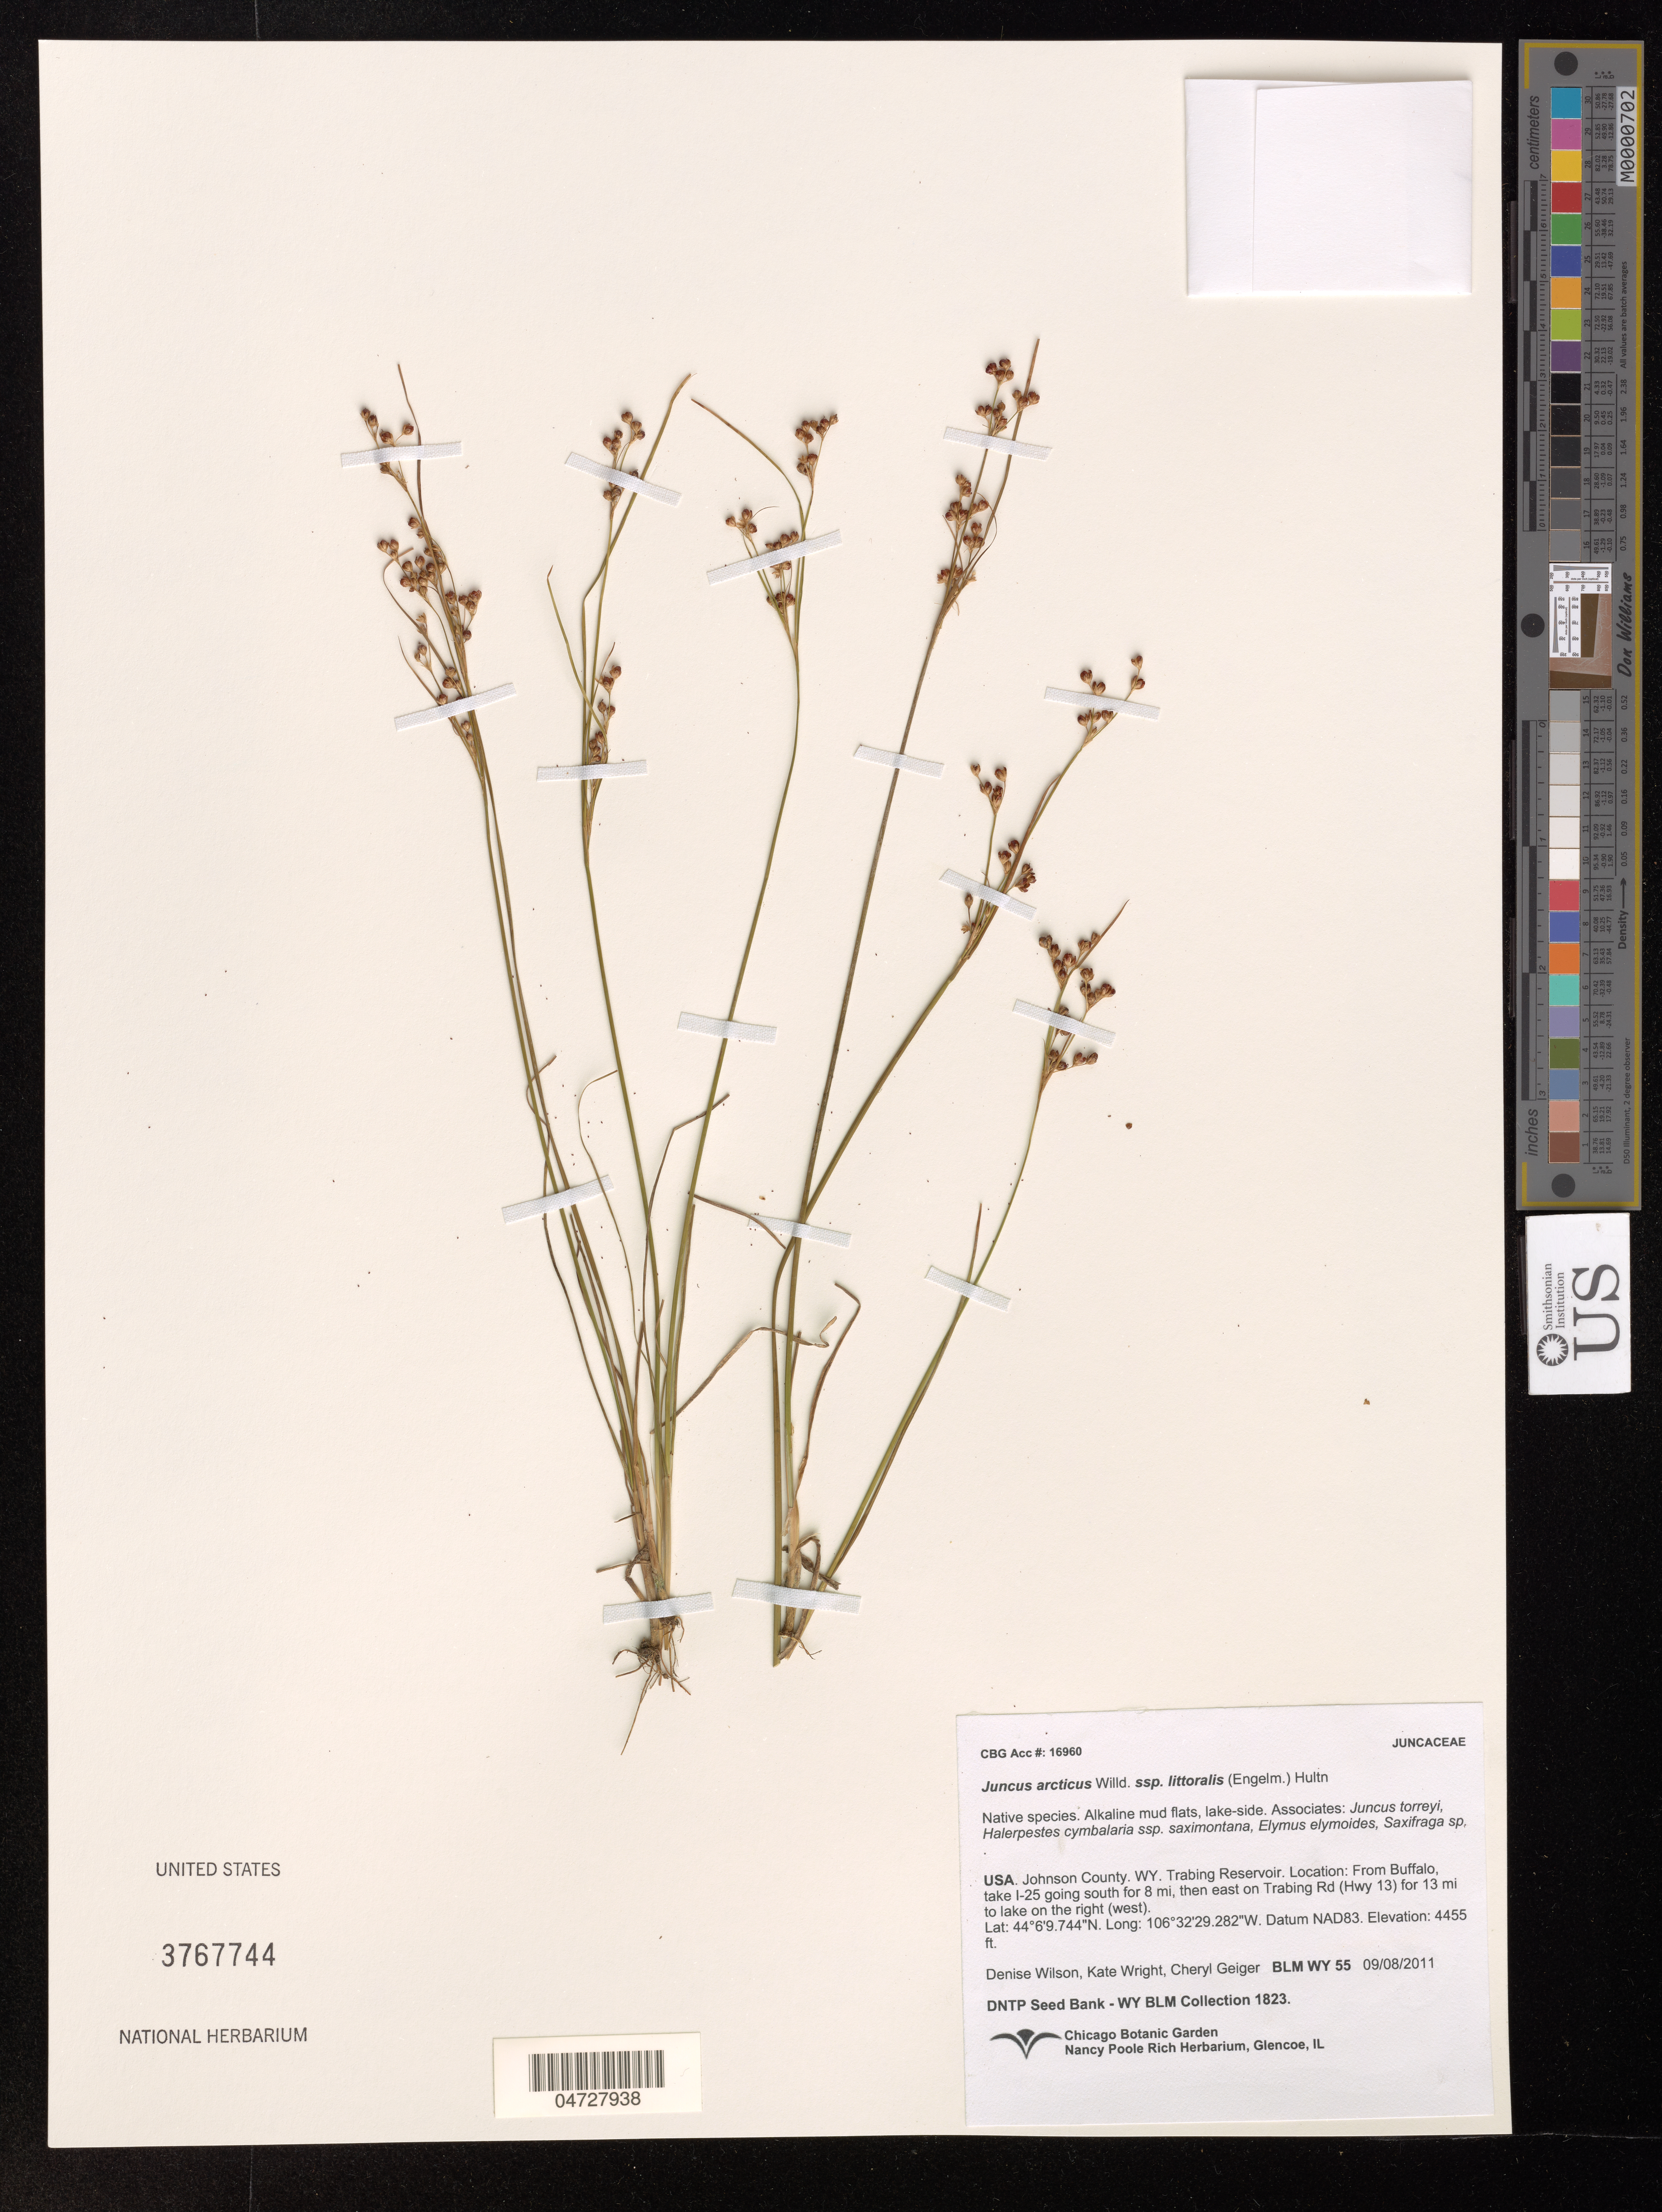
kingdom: Plantae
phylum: Tracheophyta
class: Liliopsida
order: Poales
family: Juncaceae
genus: Juncus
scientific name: Juncus arcticus subsp. littoralis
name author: (Engelm.) Hultén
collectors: D. Wilson, K. Wright & C. Geiger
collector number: BLMWY55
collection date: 2011-09-08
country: United States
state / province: Wyoming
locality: Johnson County, Trabing Reservoir, From Buffalo, take I-25 going south for 8 mi, then east on Trabing Rd (Hwy 13) for 13 mi. to lake on the right (west).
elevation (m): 1358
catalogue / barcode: US 3767744